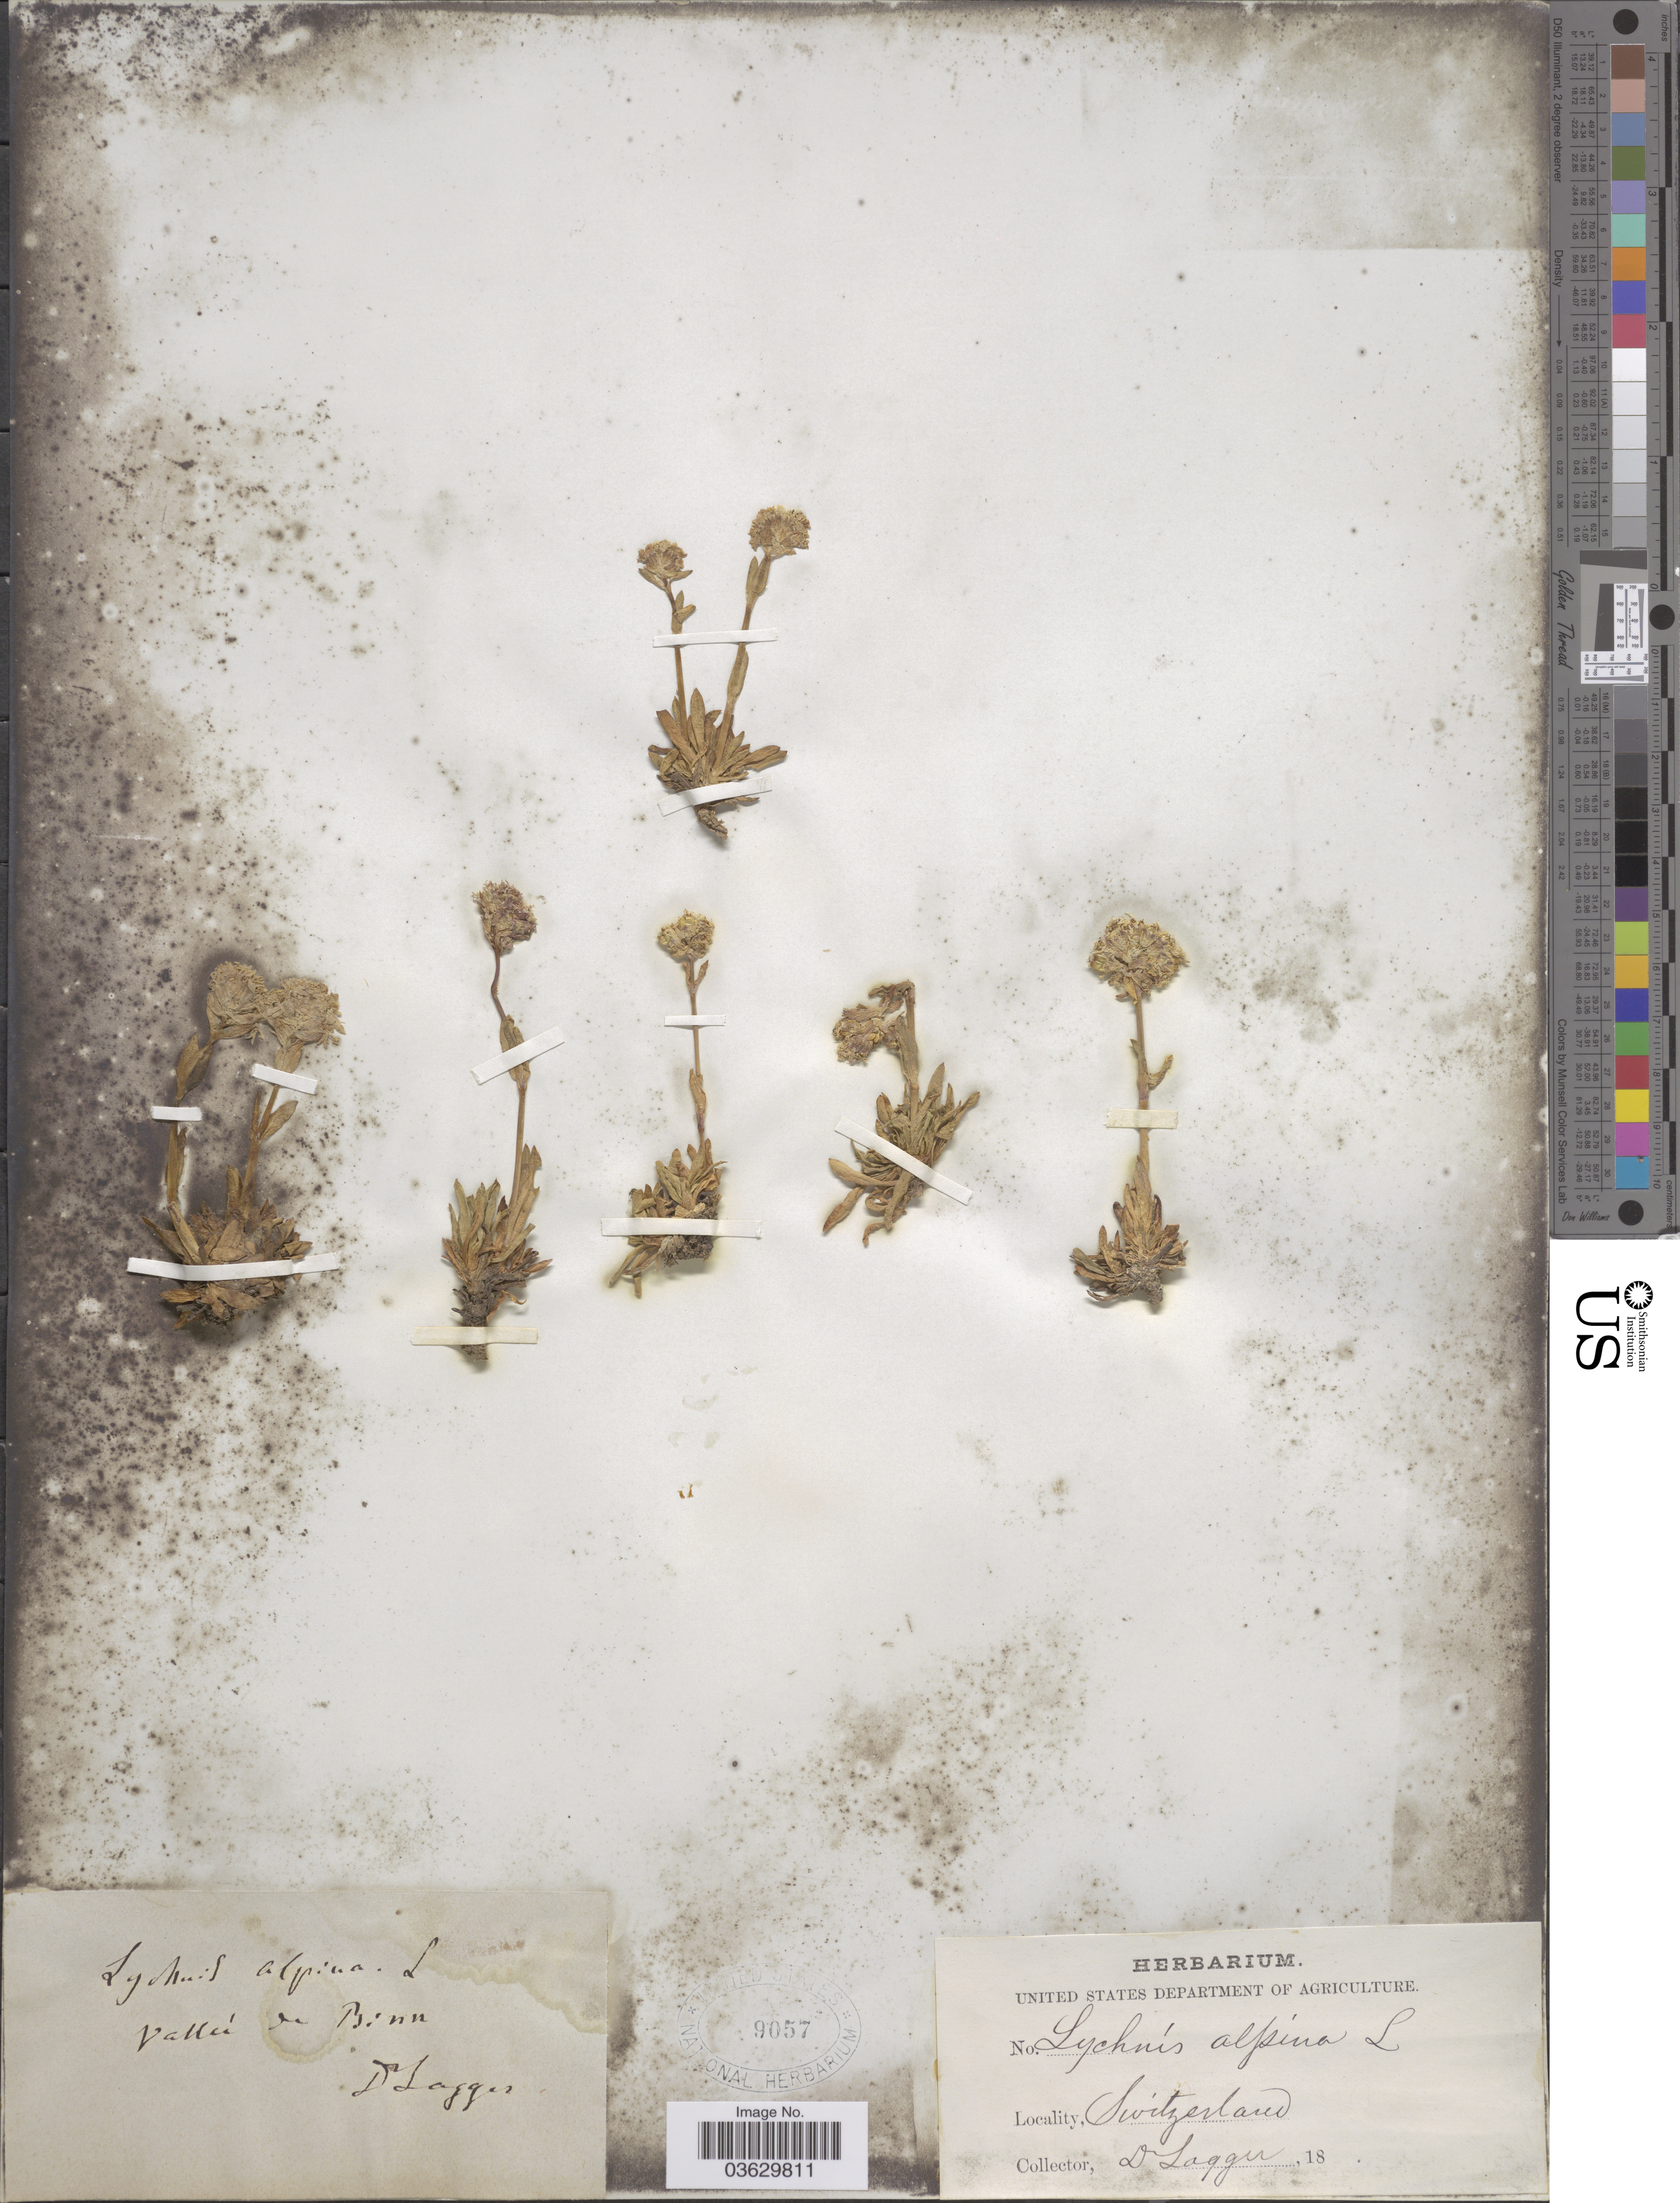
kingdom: Plantae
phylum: Tracheophyta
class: Magnoliopsida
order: Caryophyllales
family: Caryophyllaceae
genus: Viscaria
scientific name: Viscaria alpina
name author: (L.) G. Don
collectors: F. J. Lagger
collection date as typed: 18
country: Switzerland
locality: Valleé du Binn.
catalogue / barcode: US 9057